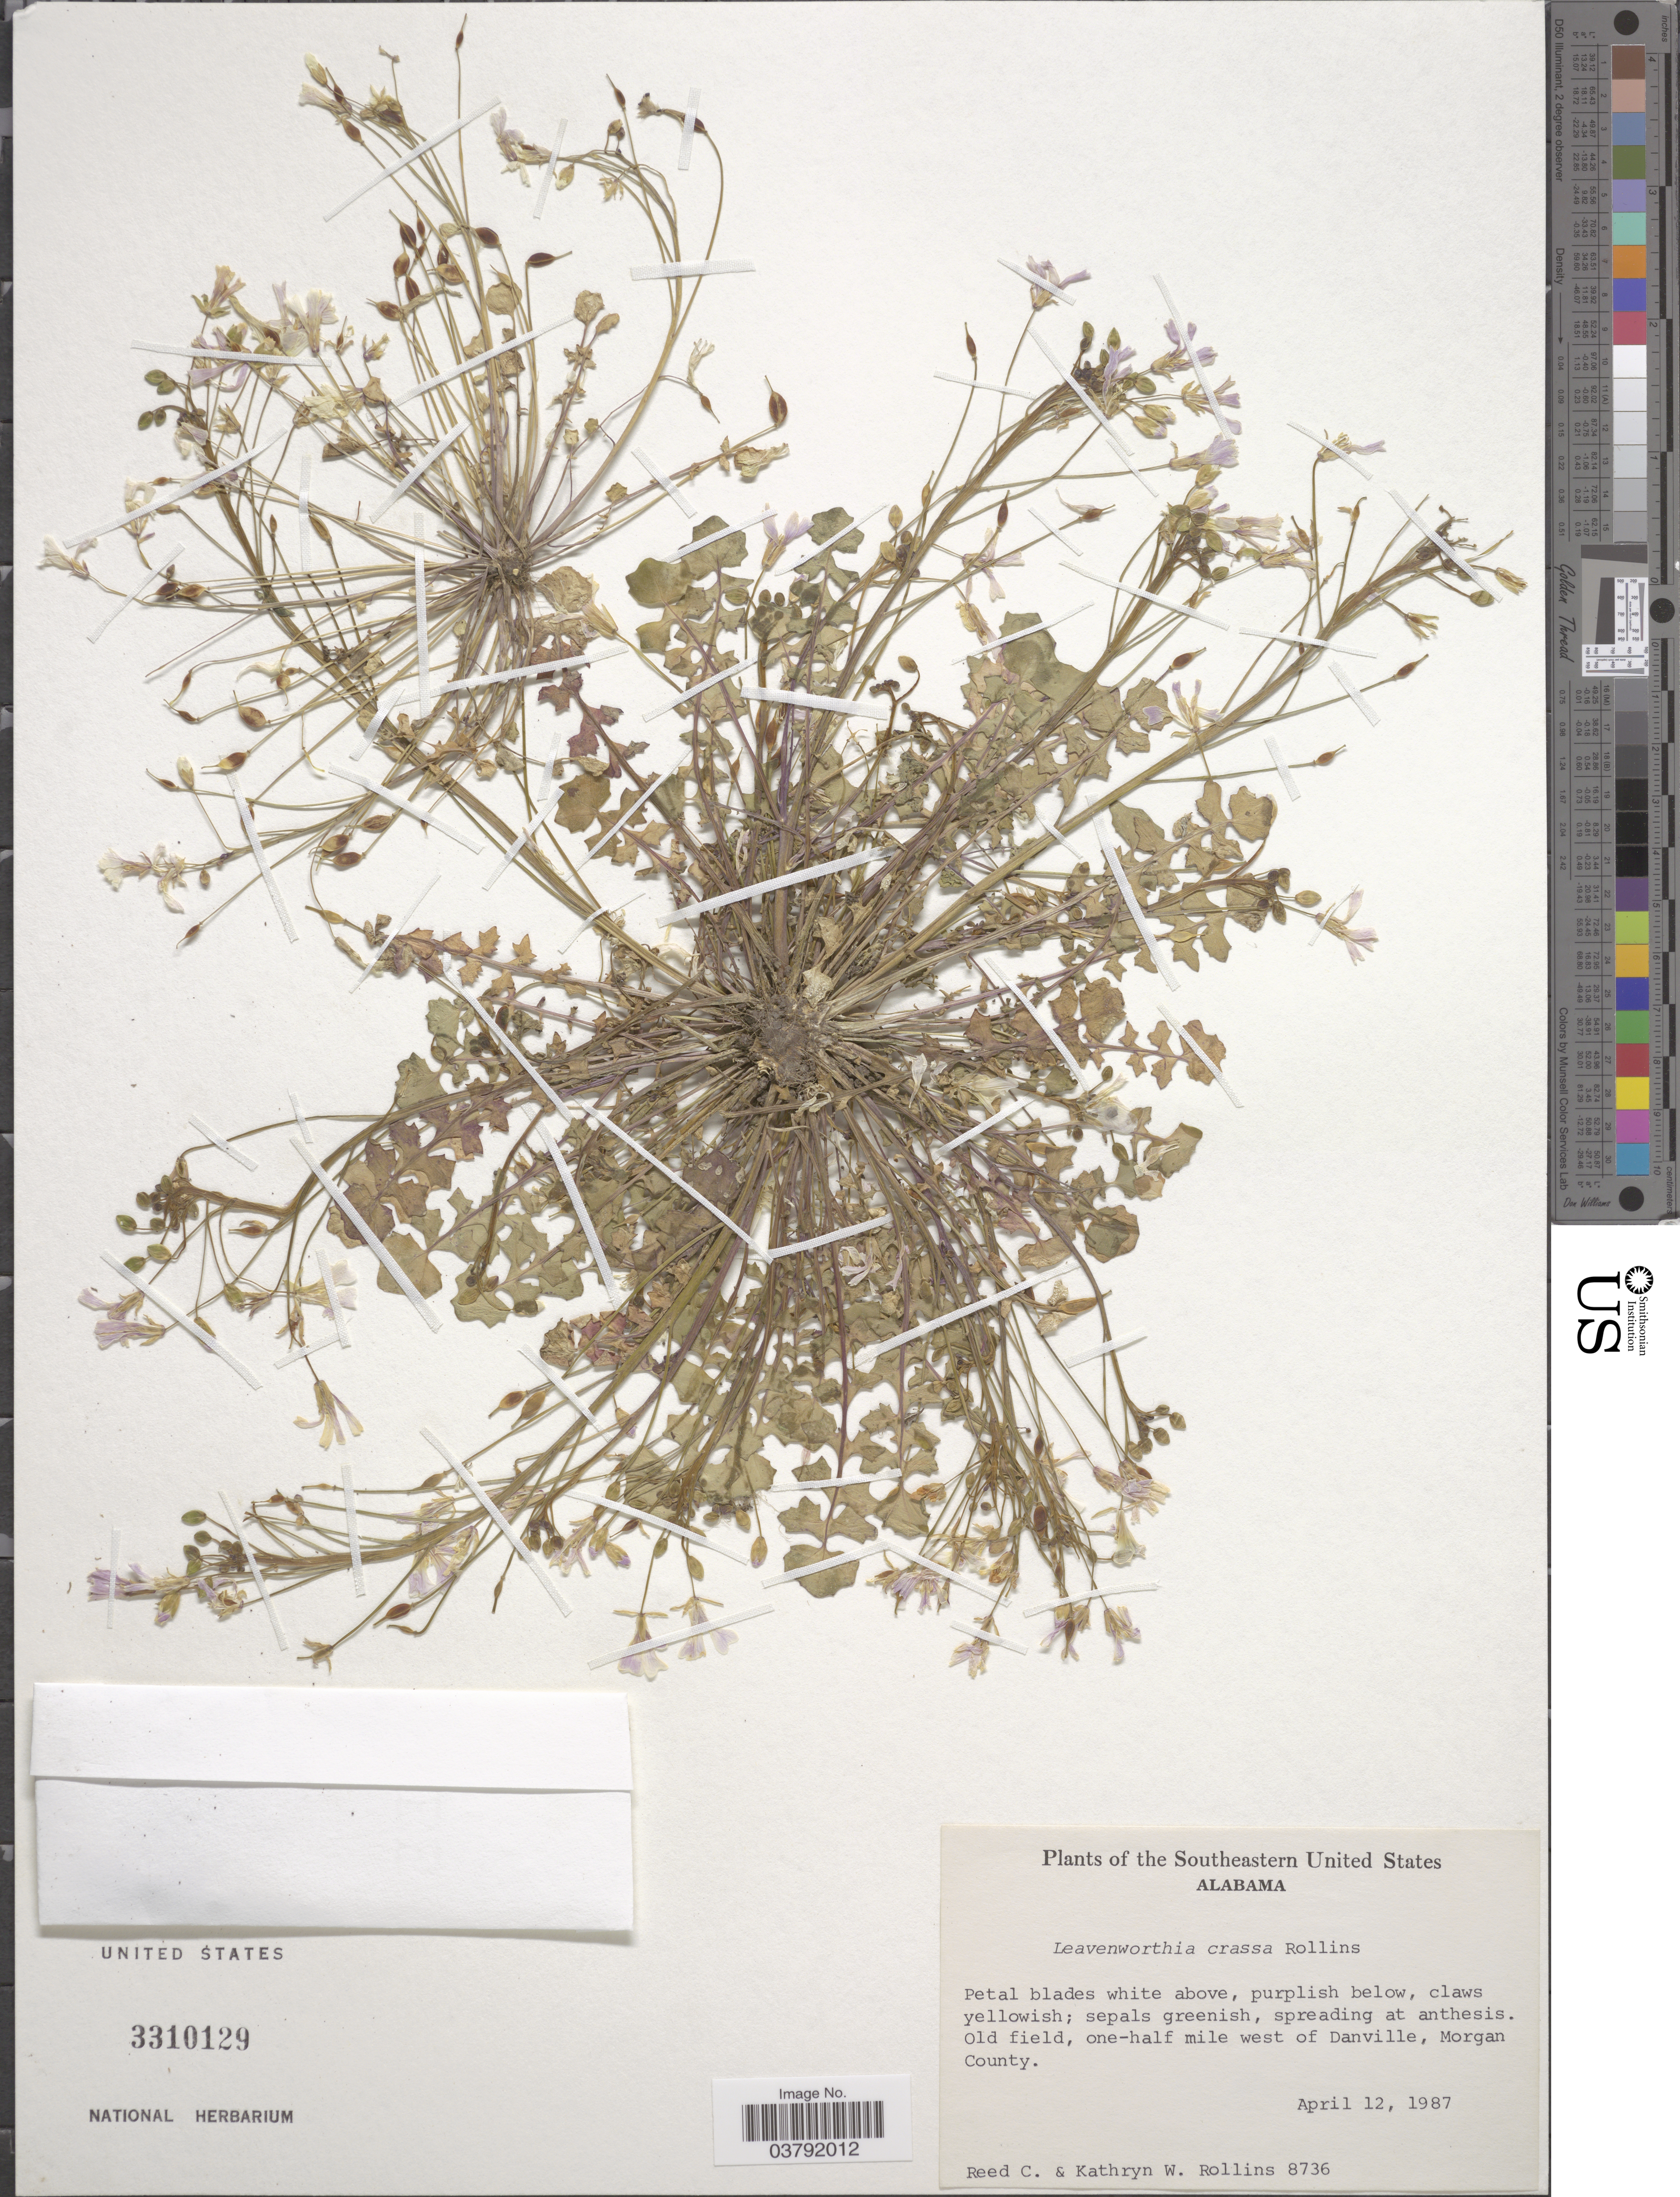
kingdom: Plantae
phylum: Tracheophyta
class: Magnoliopsida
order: Brassicales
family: Brassicaceae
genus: Leavenworthia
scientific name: Leavenworthia crassa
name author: Rollins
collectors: R. C. Rollins & K. W. Rollins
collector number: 8736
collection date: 1987-04-12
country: United States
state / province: Alabama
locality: Southeastern United States. Old field, one-half mile west of Danville, Morgan County.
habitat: old field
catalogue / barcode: US 3310129